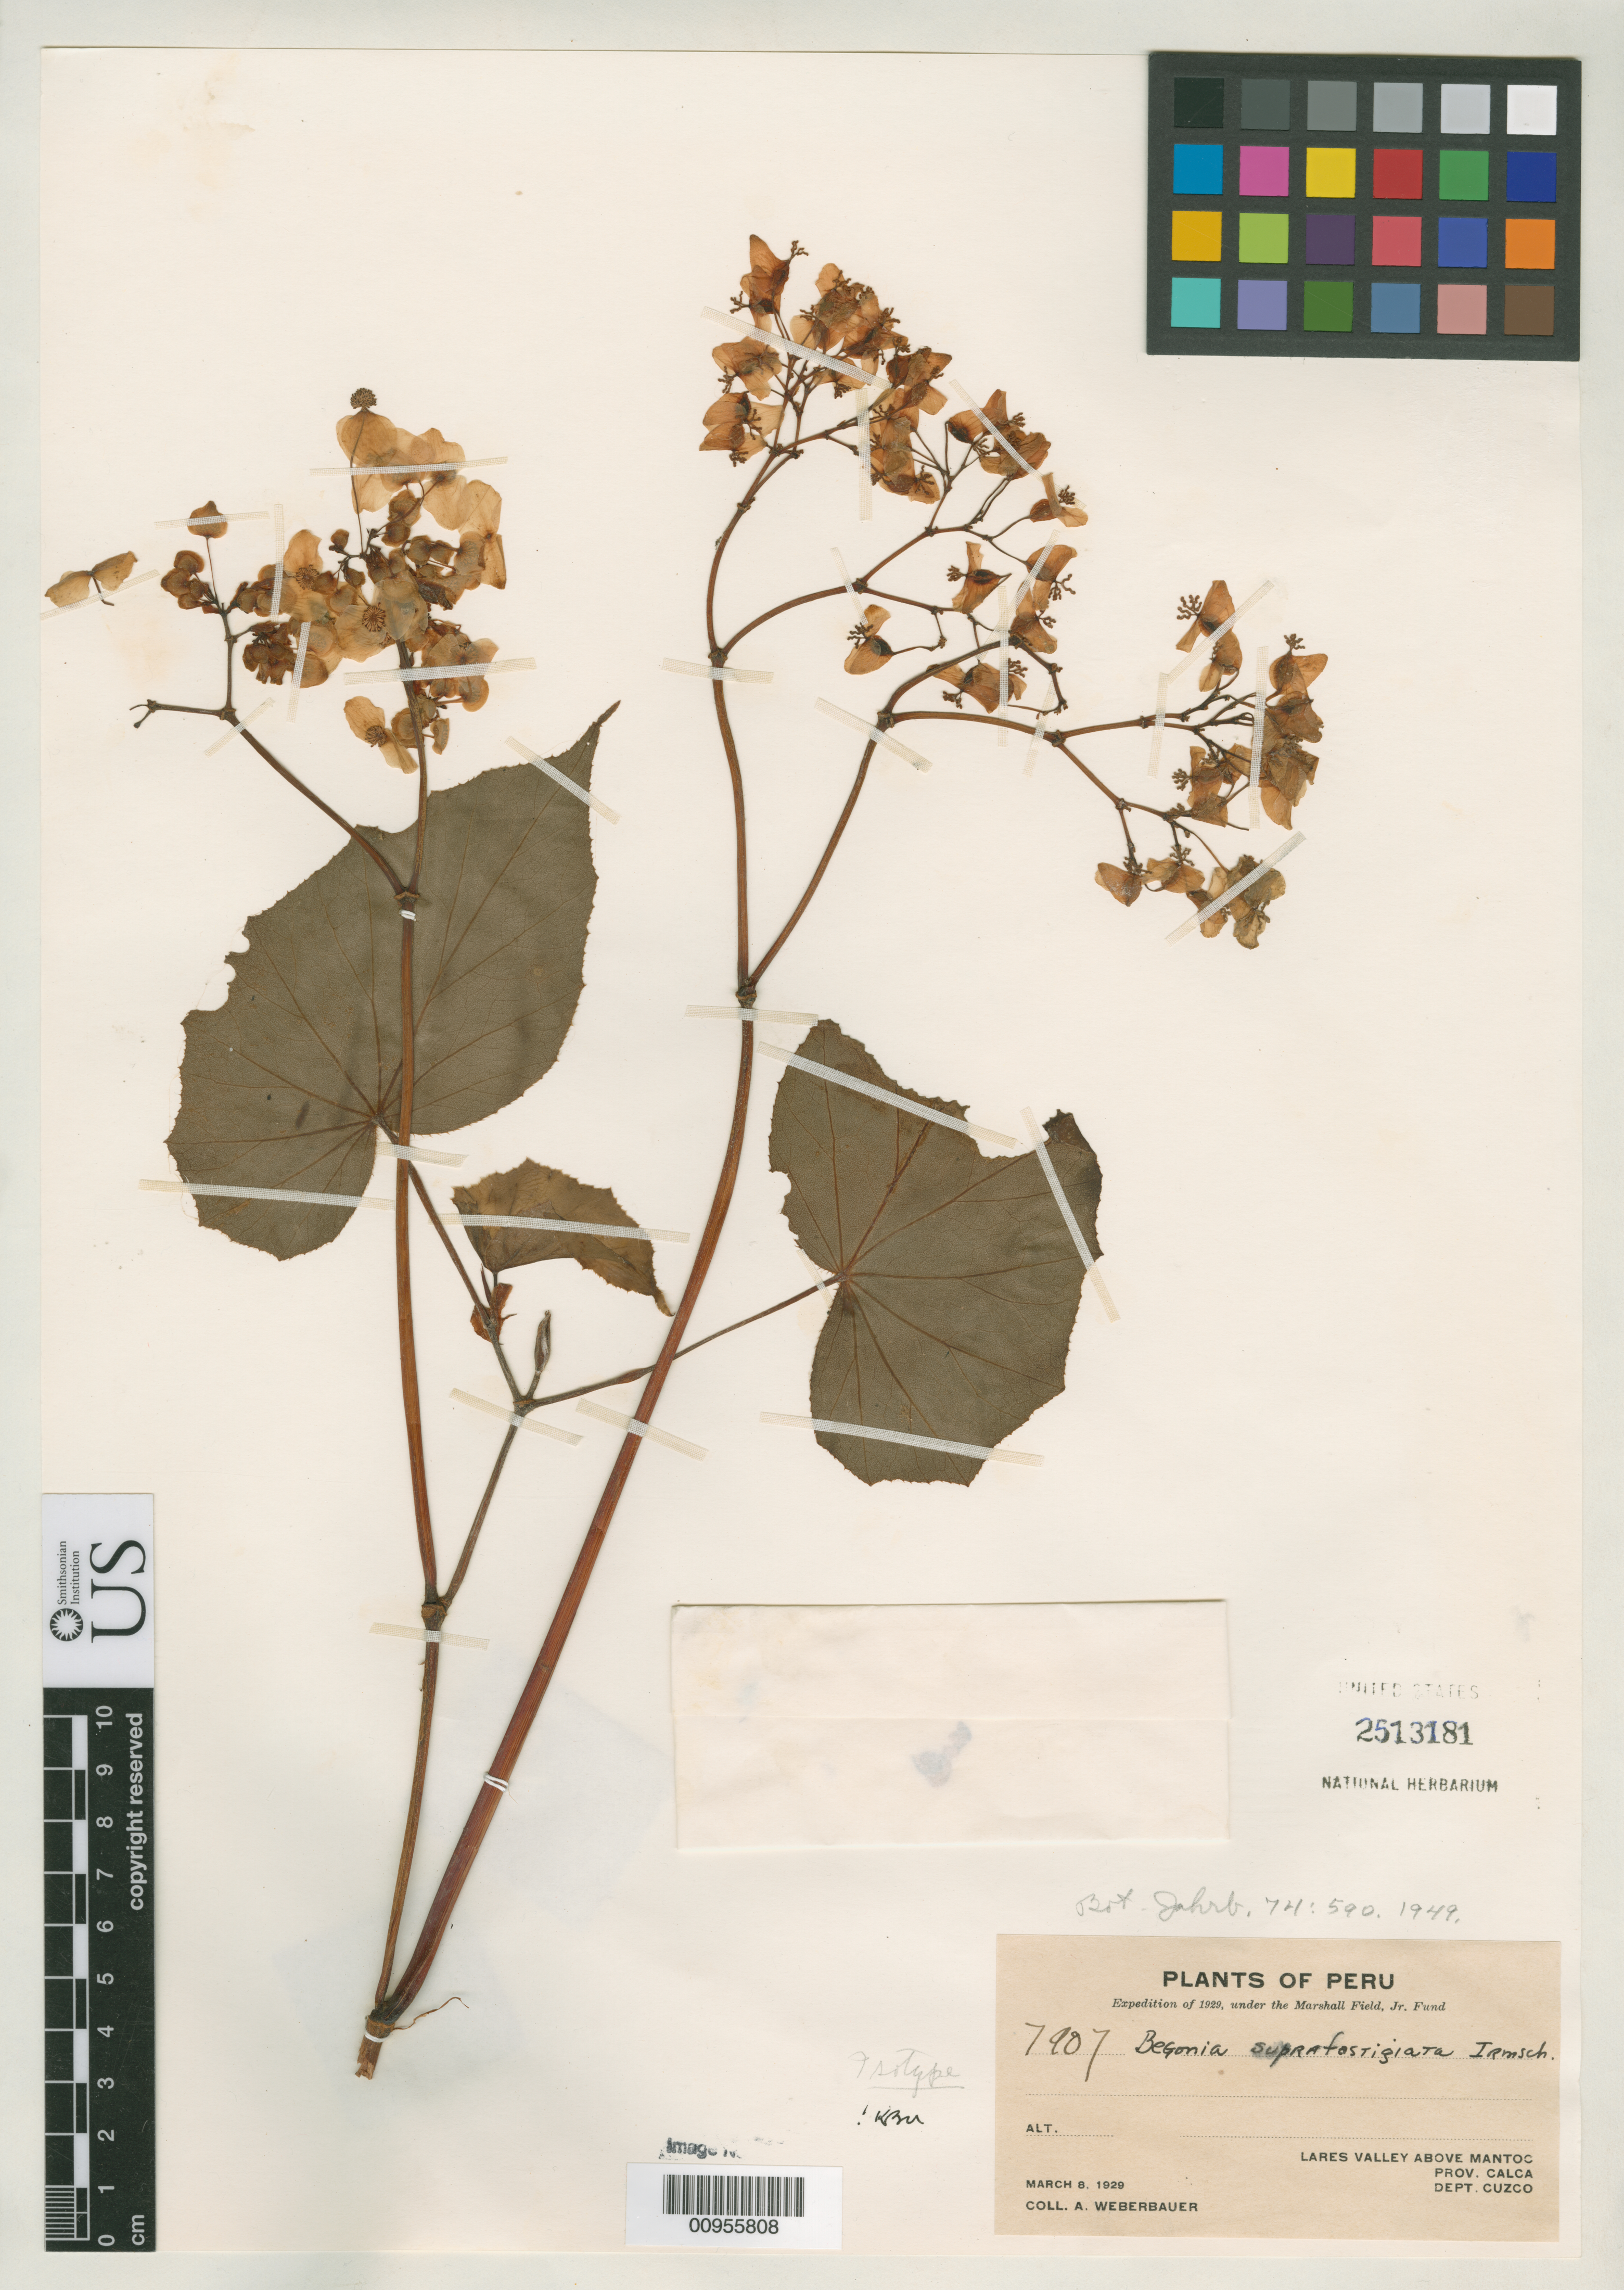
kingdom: Plantae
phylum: Tracheophyta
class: Magnoliopsida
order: Cucurbitales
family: Begoniaceae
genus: Begonia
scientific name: Begonia suprafastigiata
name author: Irmsch.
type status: Isotype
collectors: A. Weberbauer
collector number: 7907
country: Peru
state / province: Cusco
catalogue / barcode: US 2513181